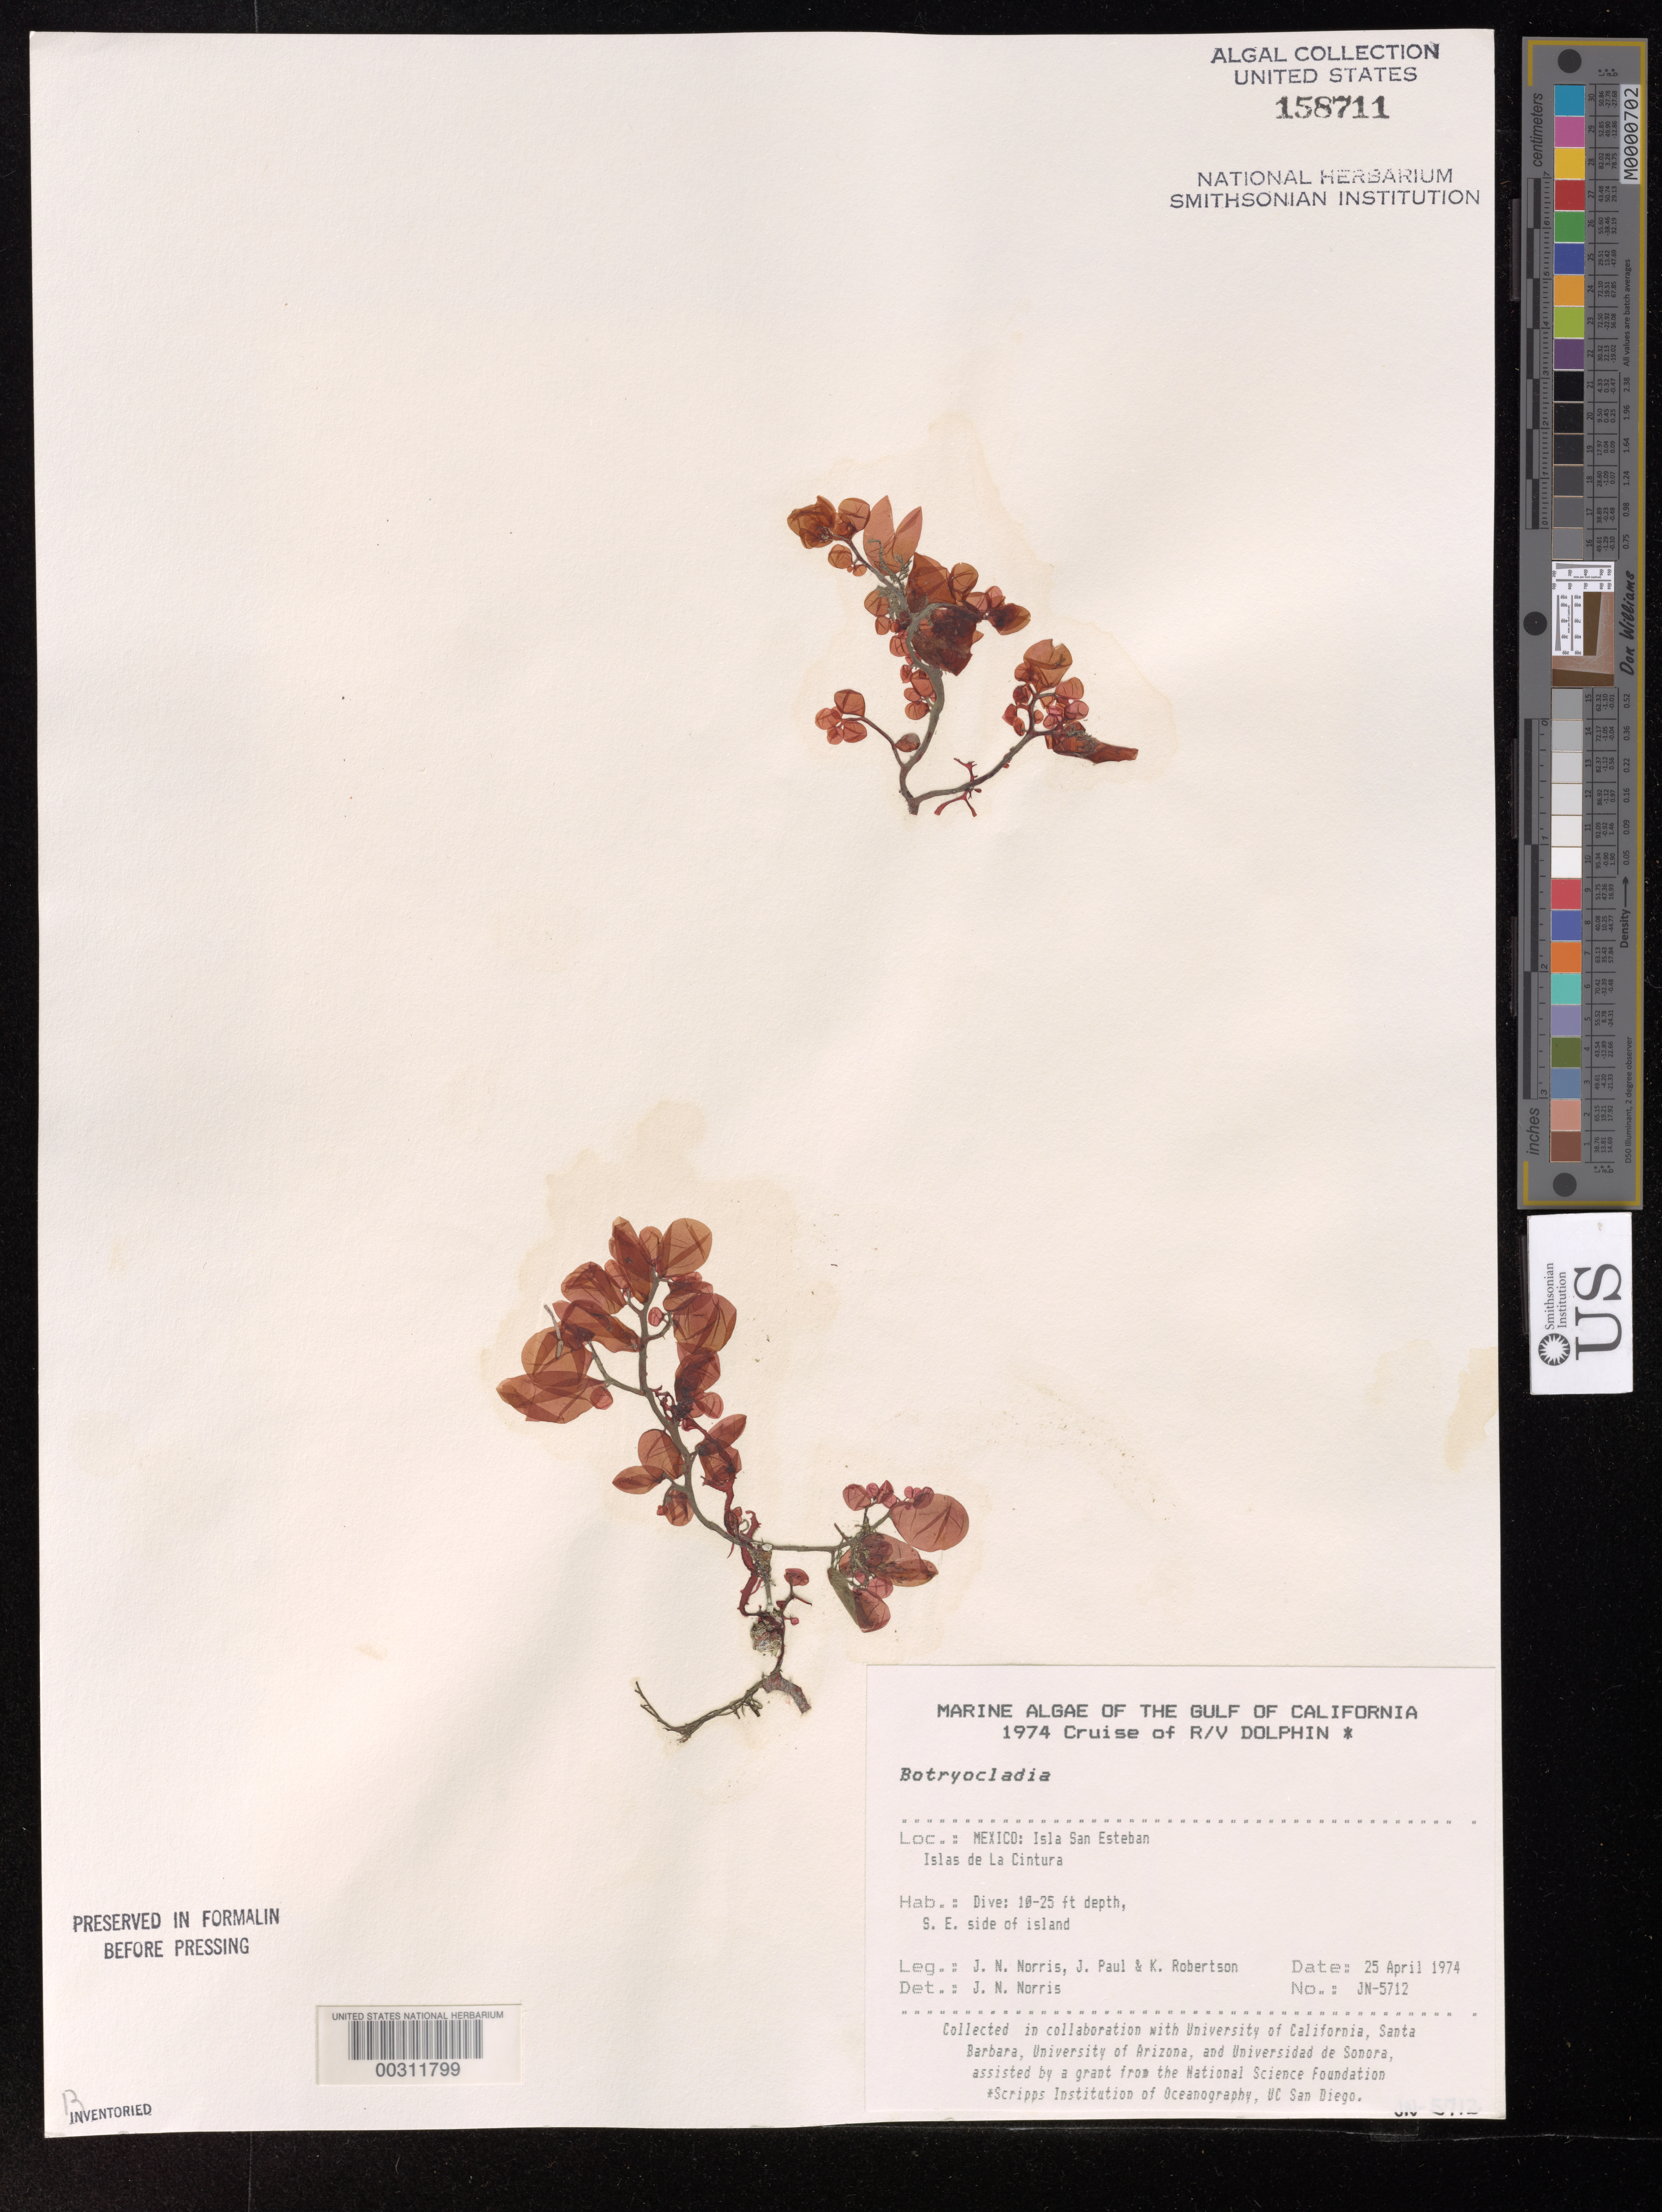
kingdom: Plantae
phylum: Rhodophyta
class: Florideophyceae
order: Rhodymeniales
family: Rhodymeniaceae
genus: Botryocladia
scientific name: Botryocladia sp.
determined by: Norris, James N.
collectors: J. N. Norris, J. Paul & K. Robertson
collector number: JN-5712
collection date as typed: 25 Apr 1974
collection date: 1974-04-25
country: Mexico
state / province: Baja California Norte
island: Isla San Esteban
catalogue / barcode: US 158711